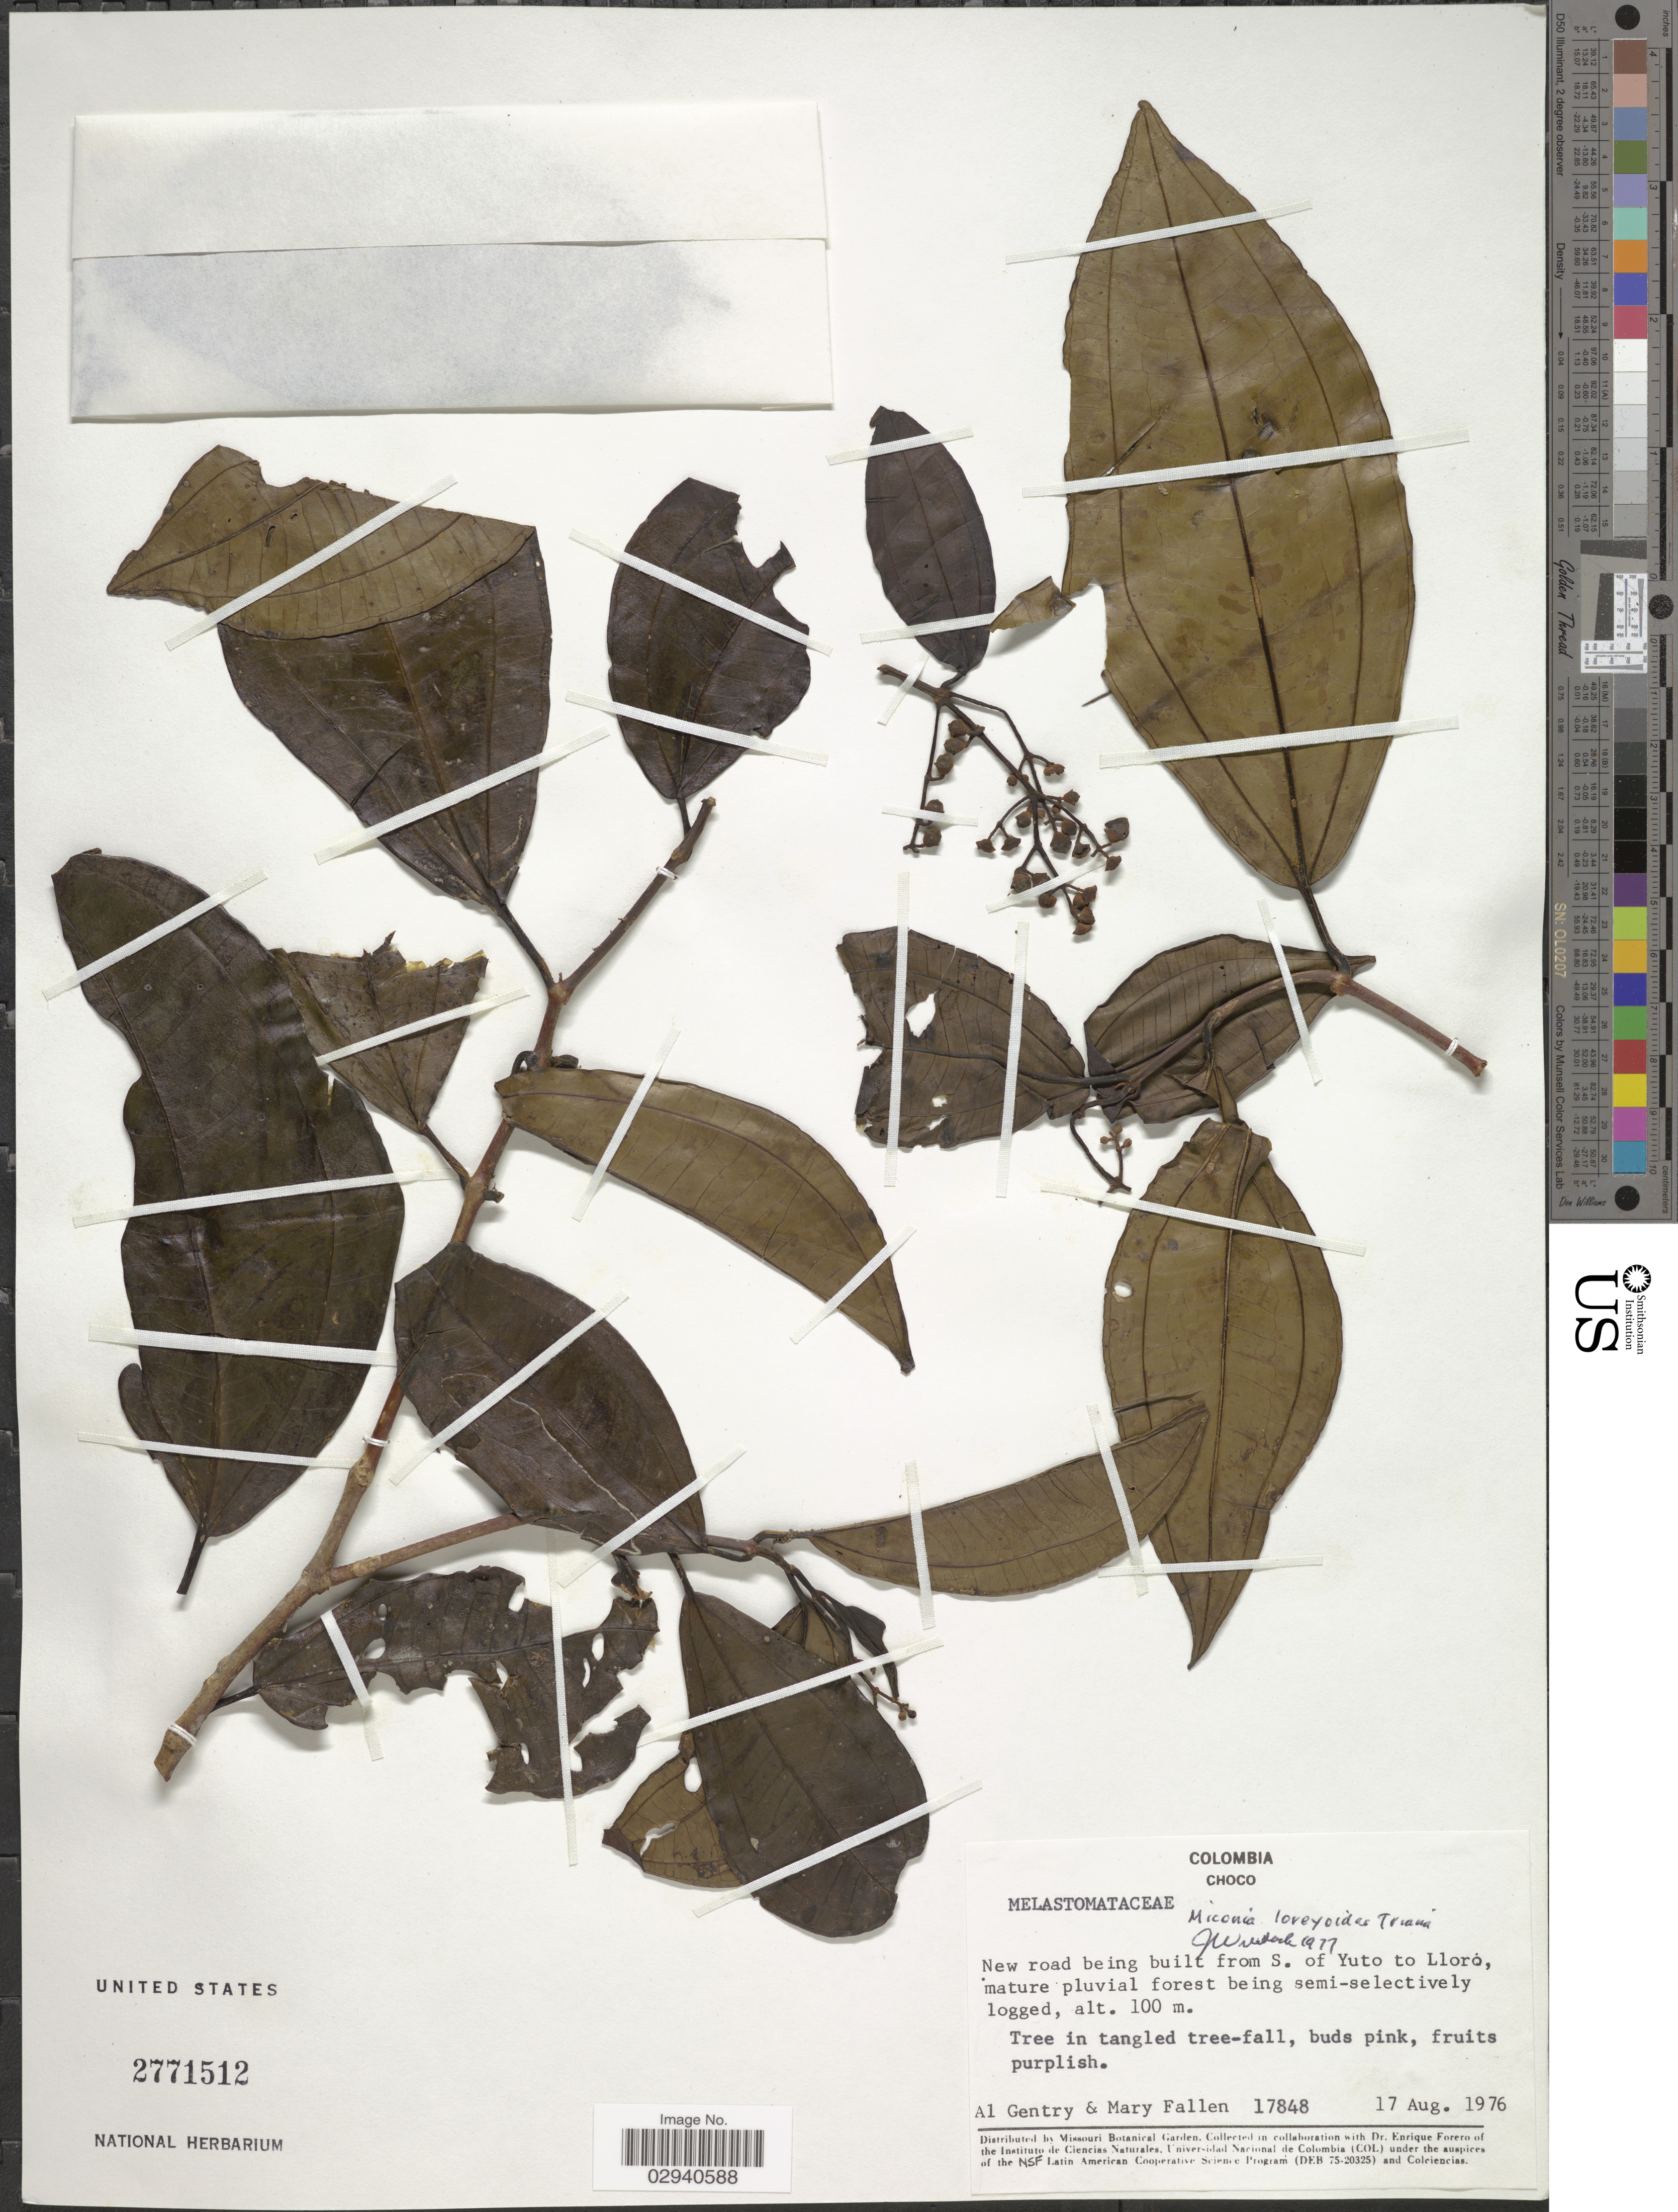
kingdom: Plantae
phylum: Tracheophyta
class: Magnoliopsida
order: Myrtales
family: Melastomataceae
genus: Miconia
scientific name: Miconia loreyoides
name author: Triana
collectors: A. H. Gentry & M. Fallen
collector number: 17848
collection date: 1976-08-17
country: Colombia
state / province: Chocó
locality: New road being built from S. of Yuto to Lloro.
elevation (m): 100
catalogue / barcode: US 2771512